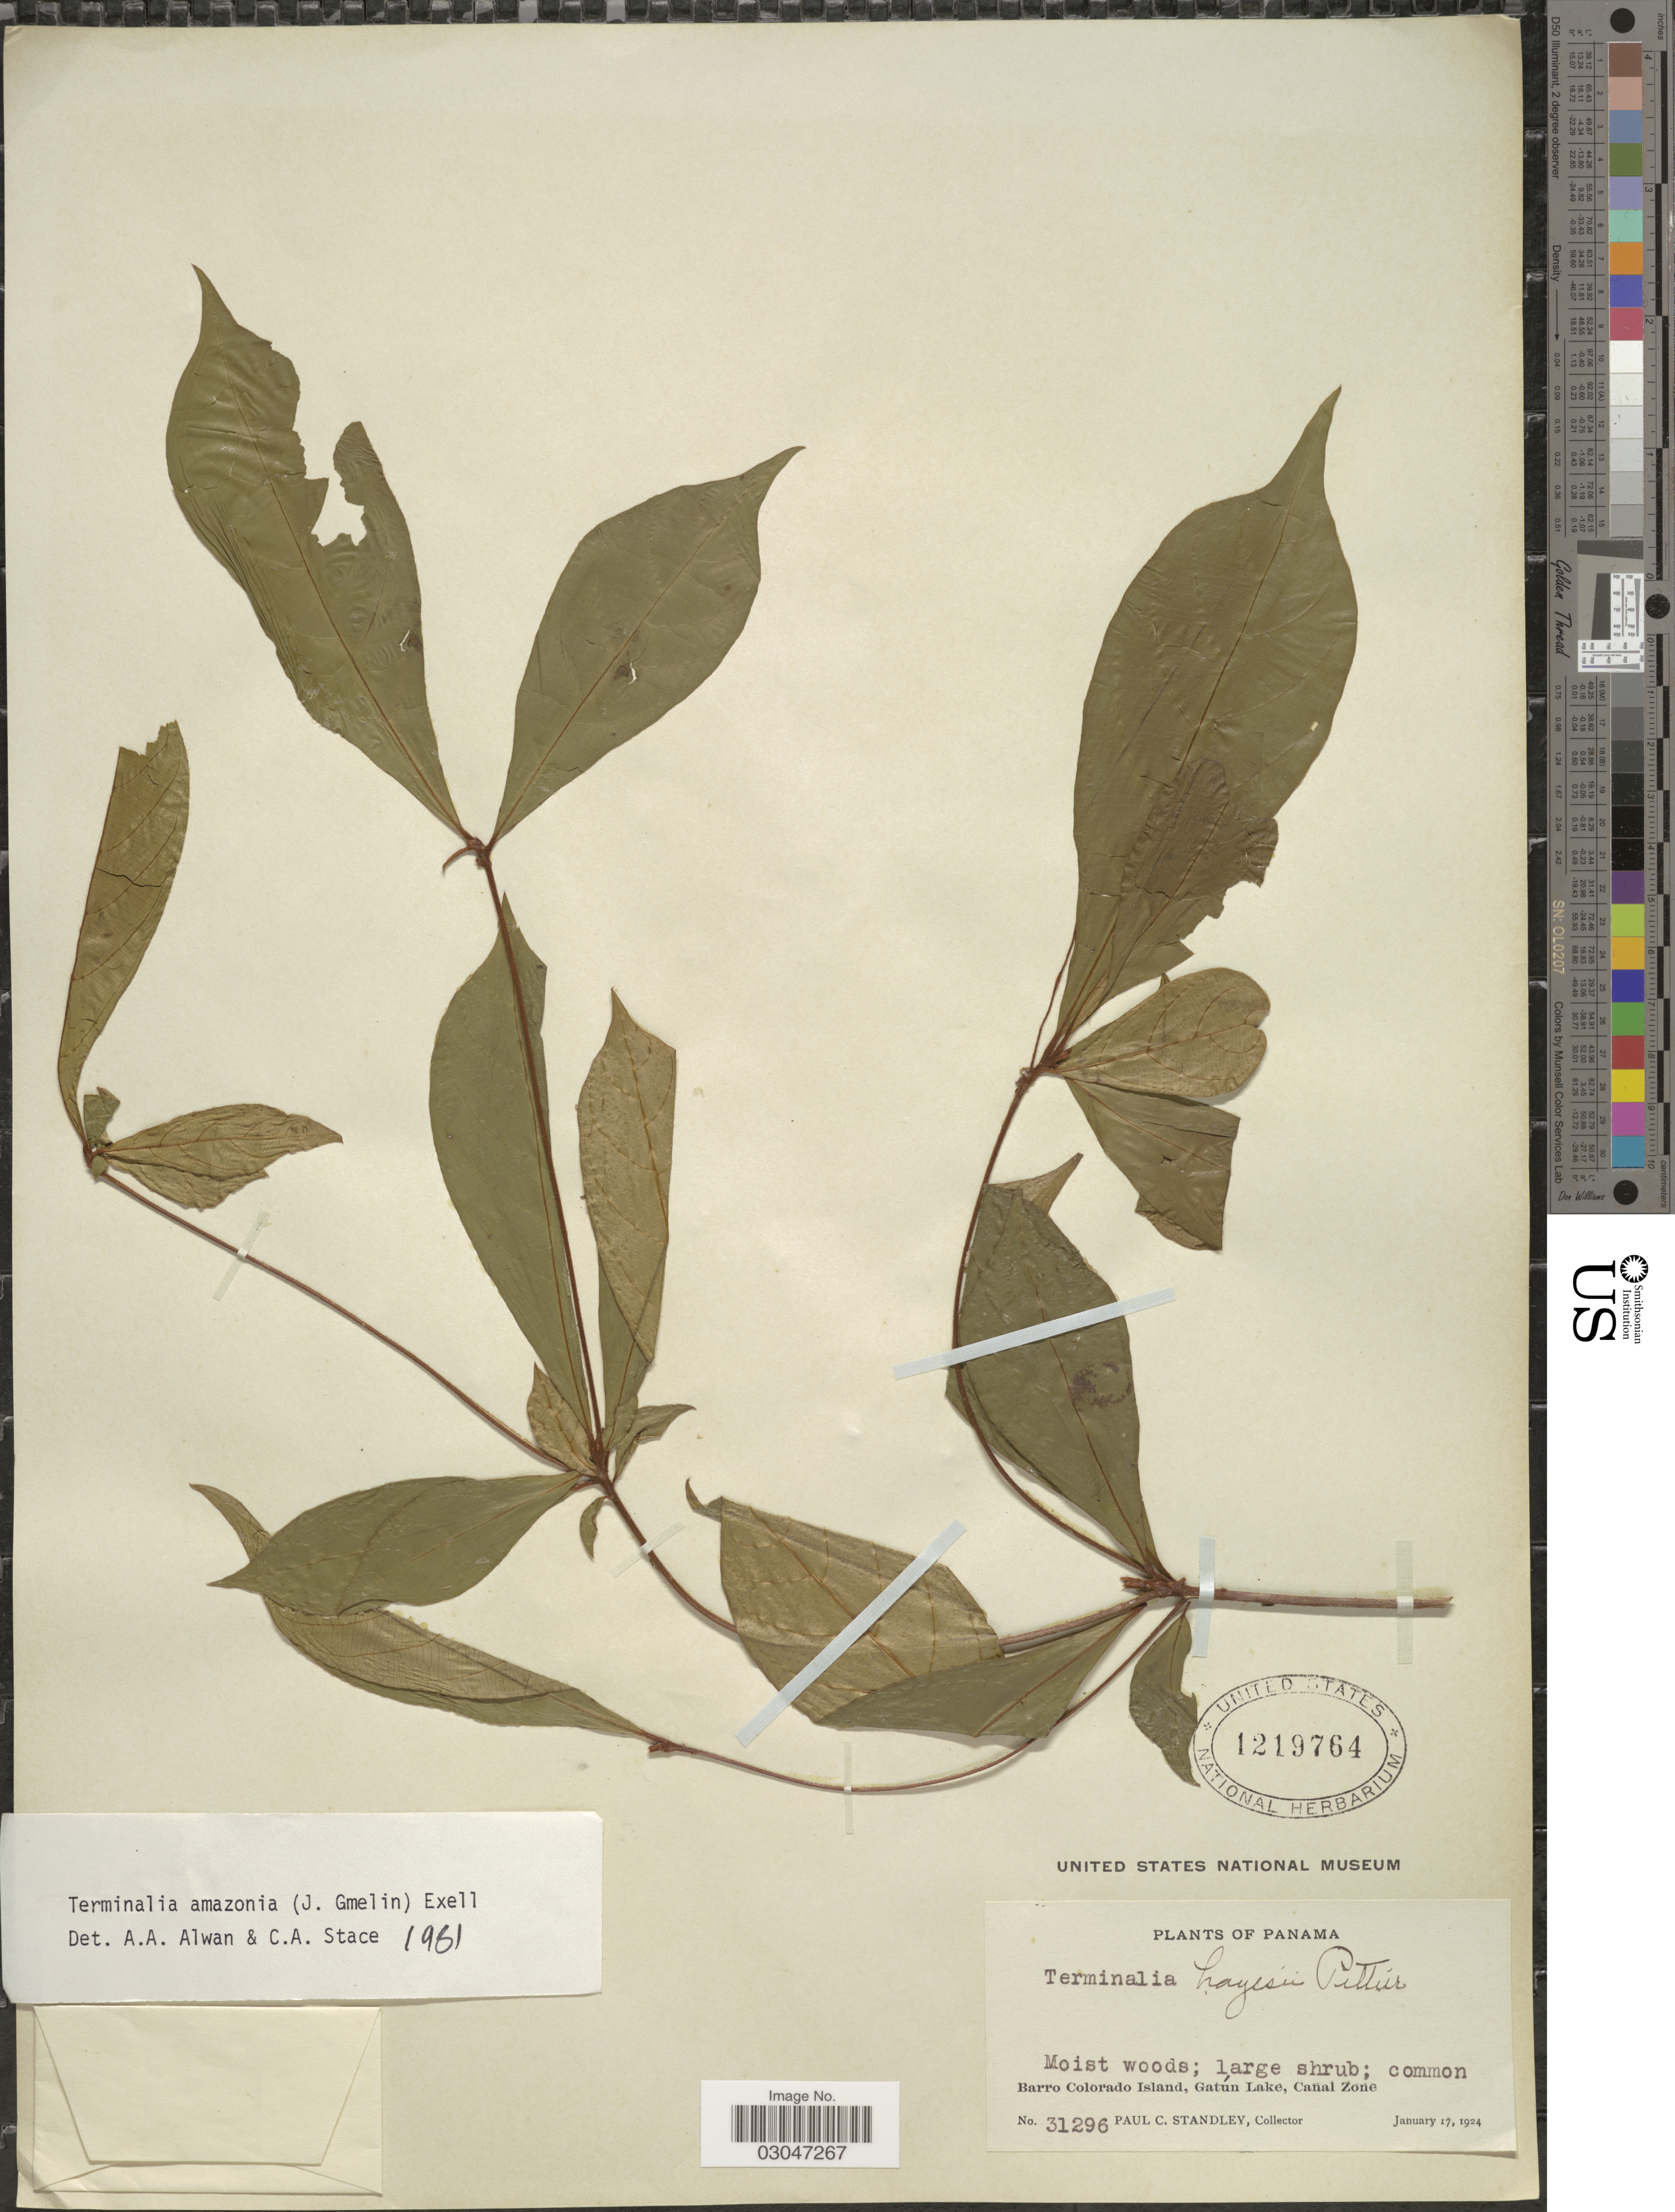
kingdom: Plantae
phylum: Tracheophyta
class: Magnoliopsida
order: Myrtales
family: Combretaceae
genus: Terminalia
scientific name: Terminalia amazonia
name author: (J.F. Gmel.) Exell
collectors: P. C. Standley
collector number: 31296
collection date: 1924-01-17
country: Panama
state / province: Panamá Oeste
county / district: Canal Zone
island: Barro Colorado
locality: Common Barro Colorado Island, Gatún Lake, Canal Zone.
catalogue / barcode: US 1219764